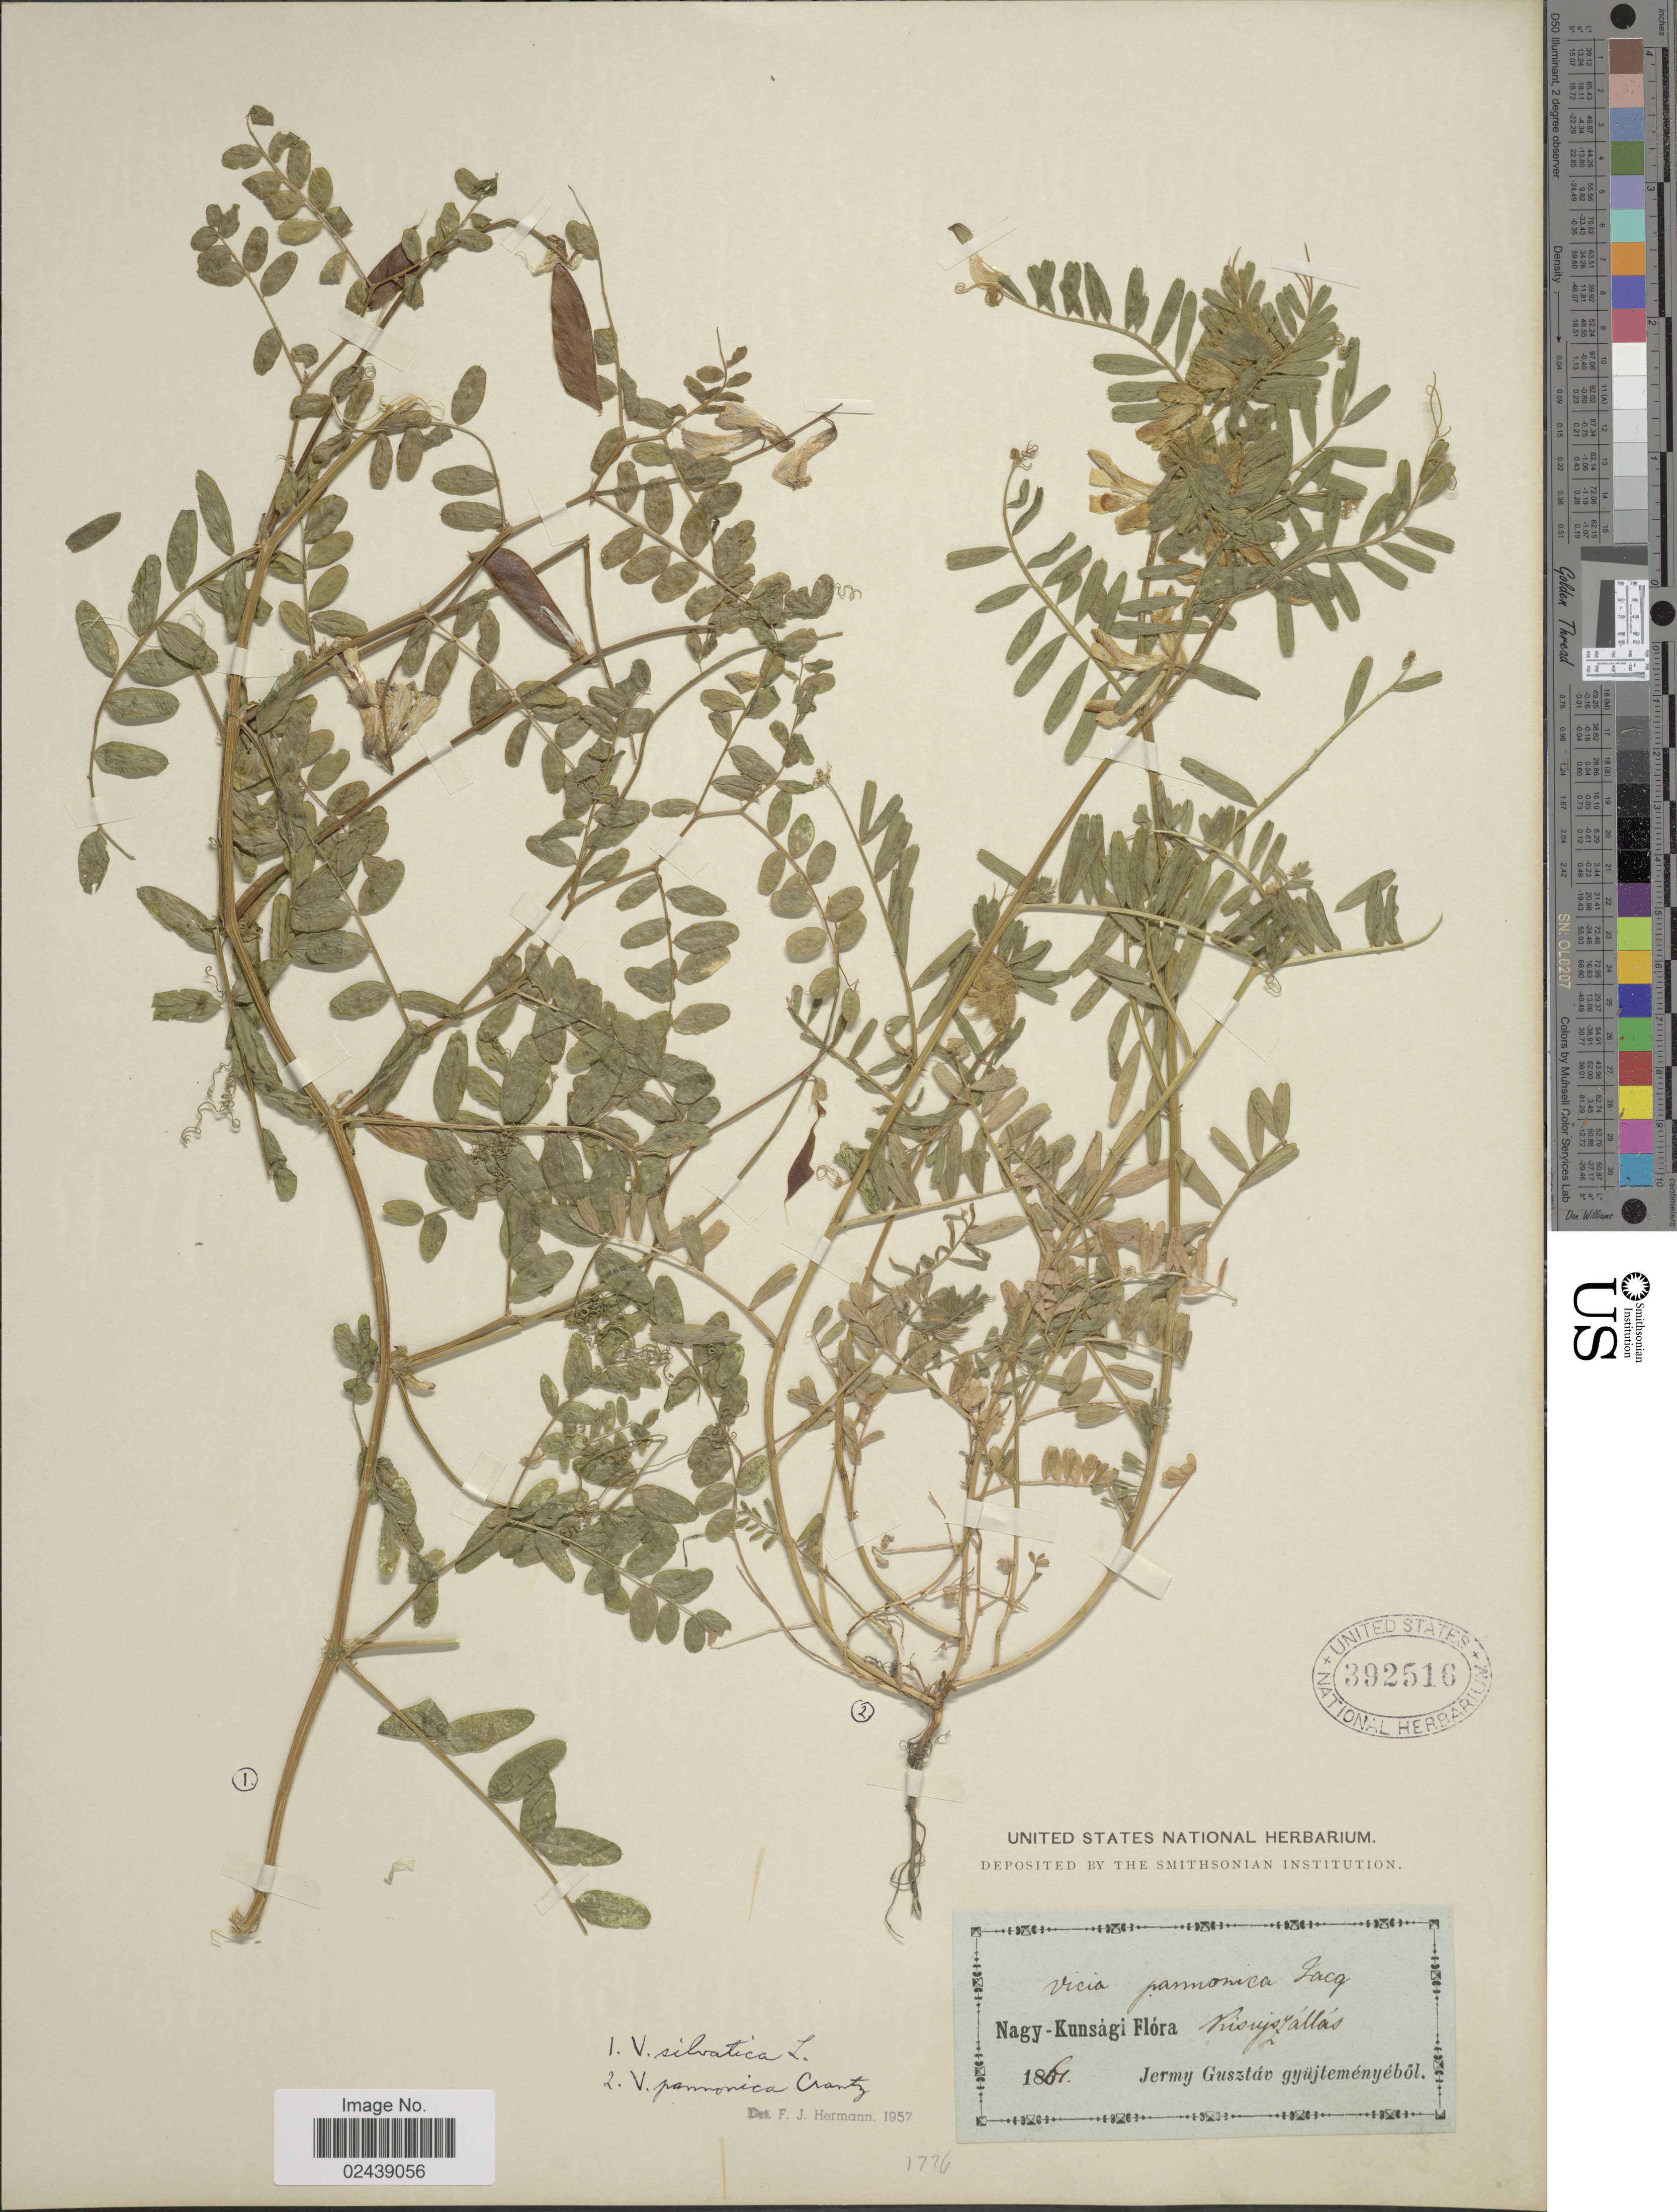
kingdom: Plantae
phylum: Tracheophyta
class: Magnoliopsida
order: Fabales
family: Fabaceae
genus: Vicia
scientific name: Vicia pannonica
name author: Crantz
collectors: G. Jermy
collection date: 1861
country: Hungary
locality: Nagy-Kunsagi, Kisujszallas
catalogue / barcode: US 392516